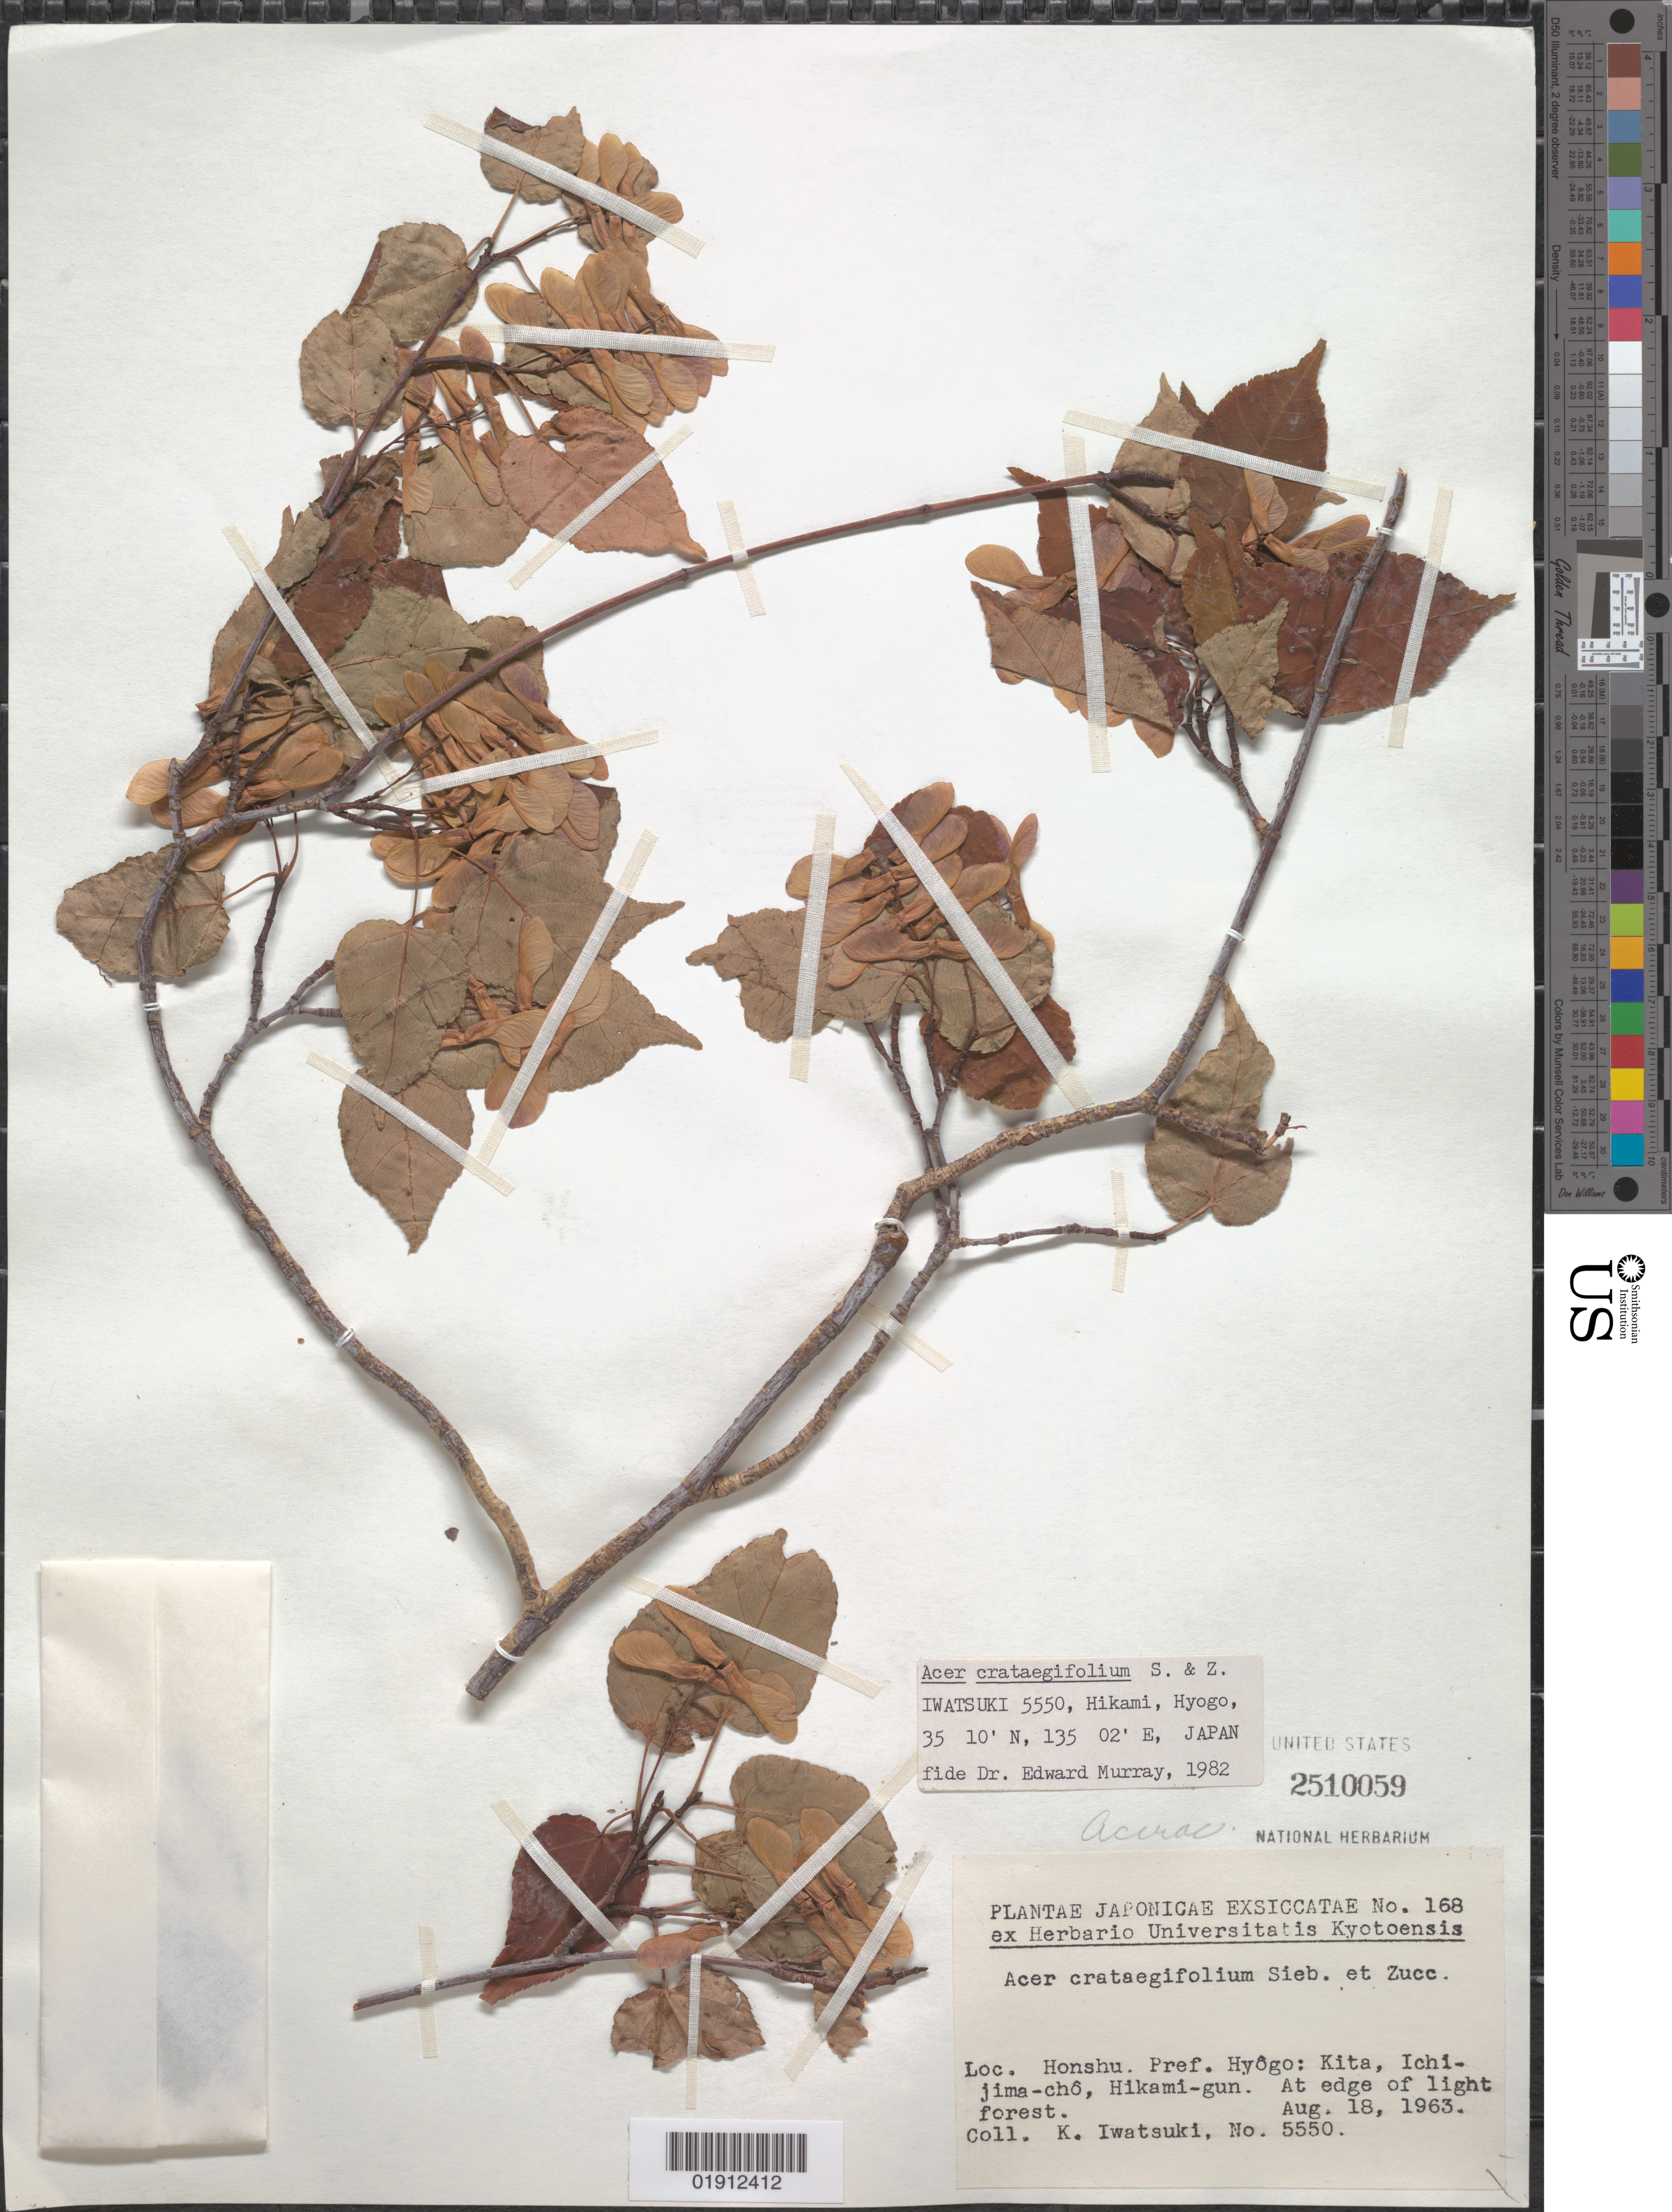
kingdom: Plantae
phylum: Tracheophyta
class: Magnoliopsida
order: Sapindales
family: Sapindaceae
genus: Acer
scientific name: Acer crataegifolium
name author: Siebold & Zucc.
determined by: Murray, Edward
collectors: K. Iwatsuki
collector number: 5550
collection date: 1963-08-18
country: Japan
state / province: Hyogo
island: Honshu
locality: Honshu. Pref. Hyôgo: Kita, Ichijima-chô, Hikami-gun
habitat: At edge of light forest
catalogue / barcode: US 2510059